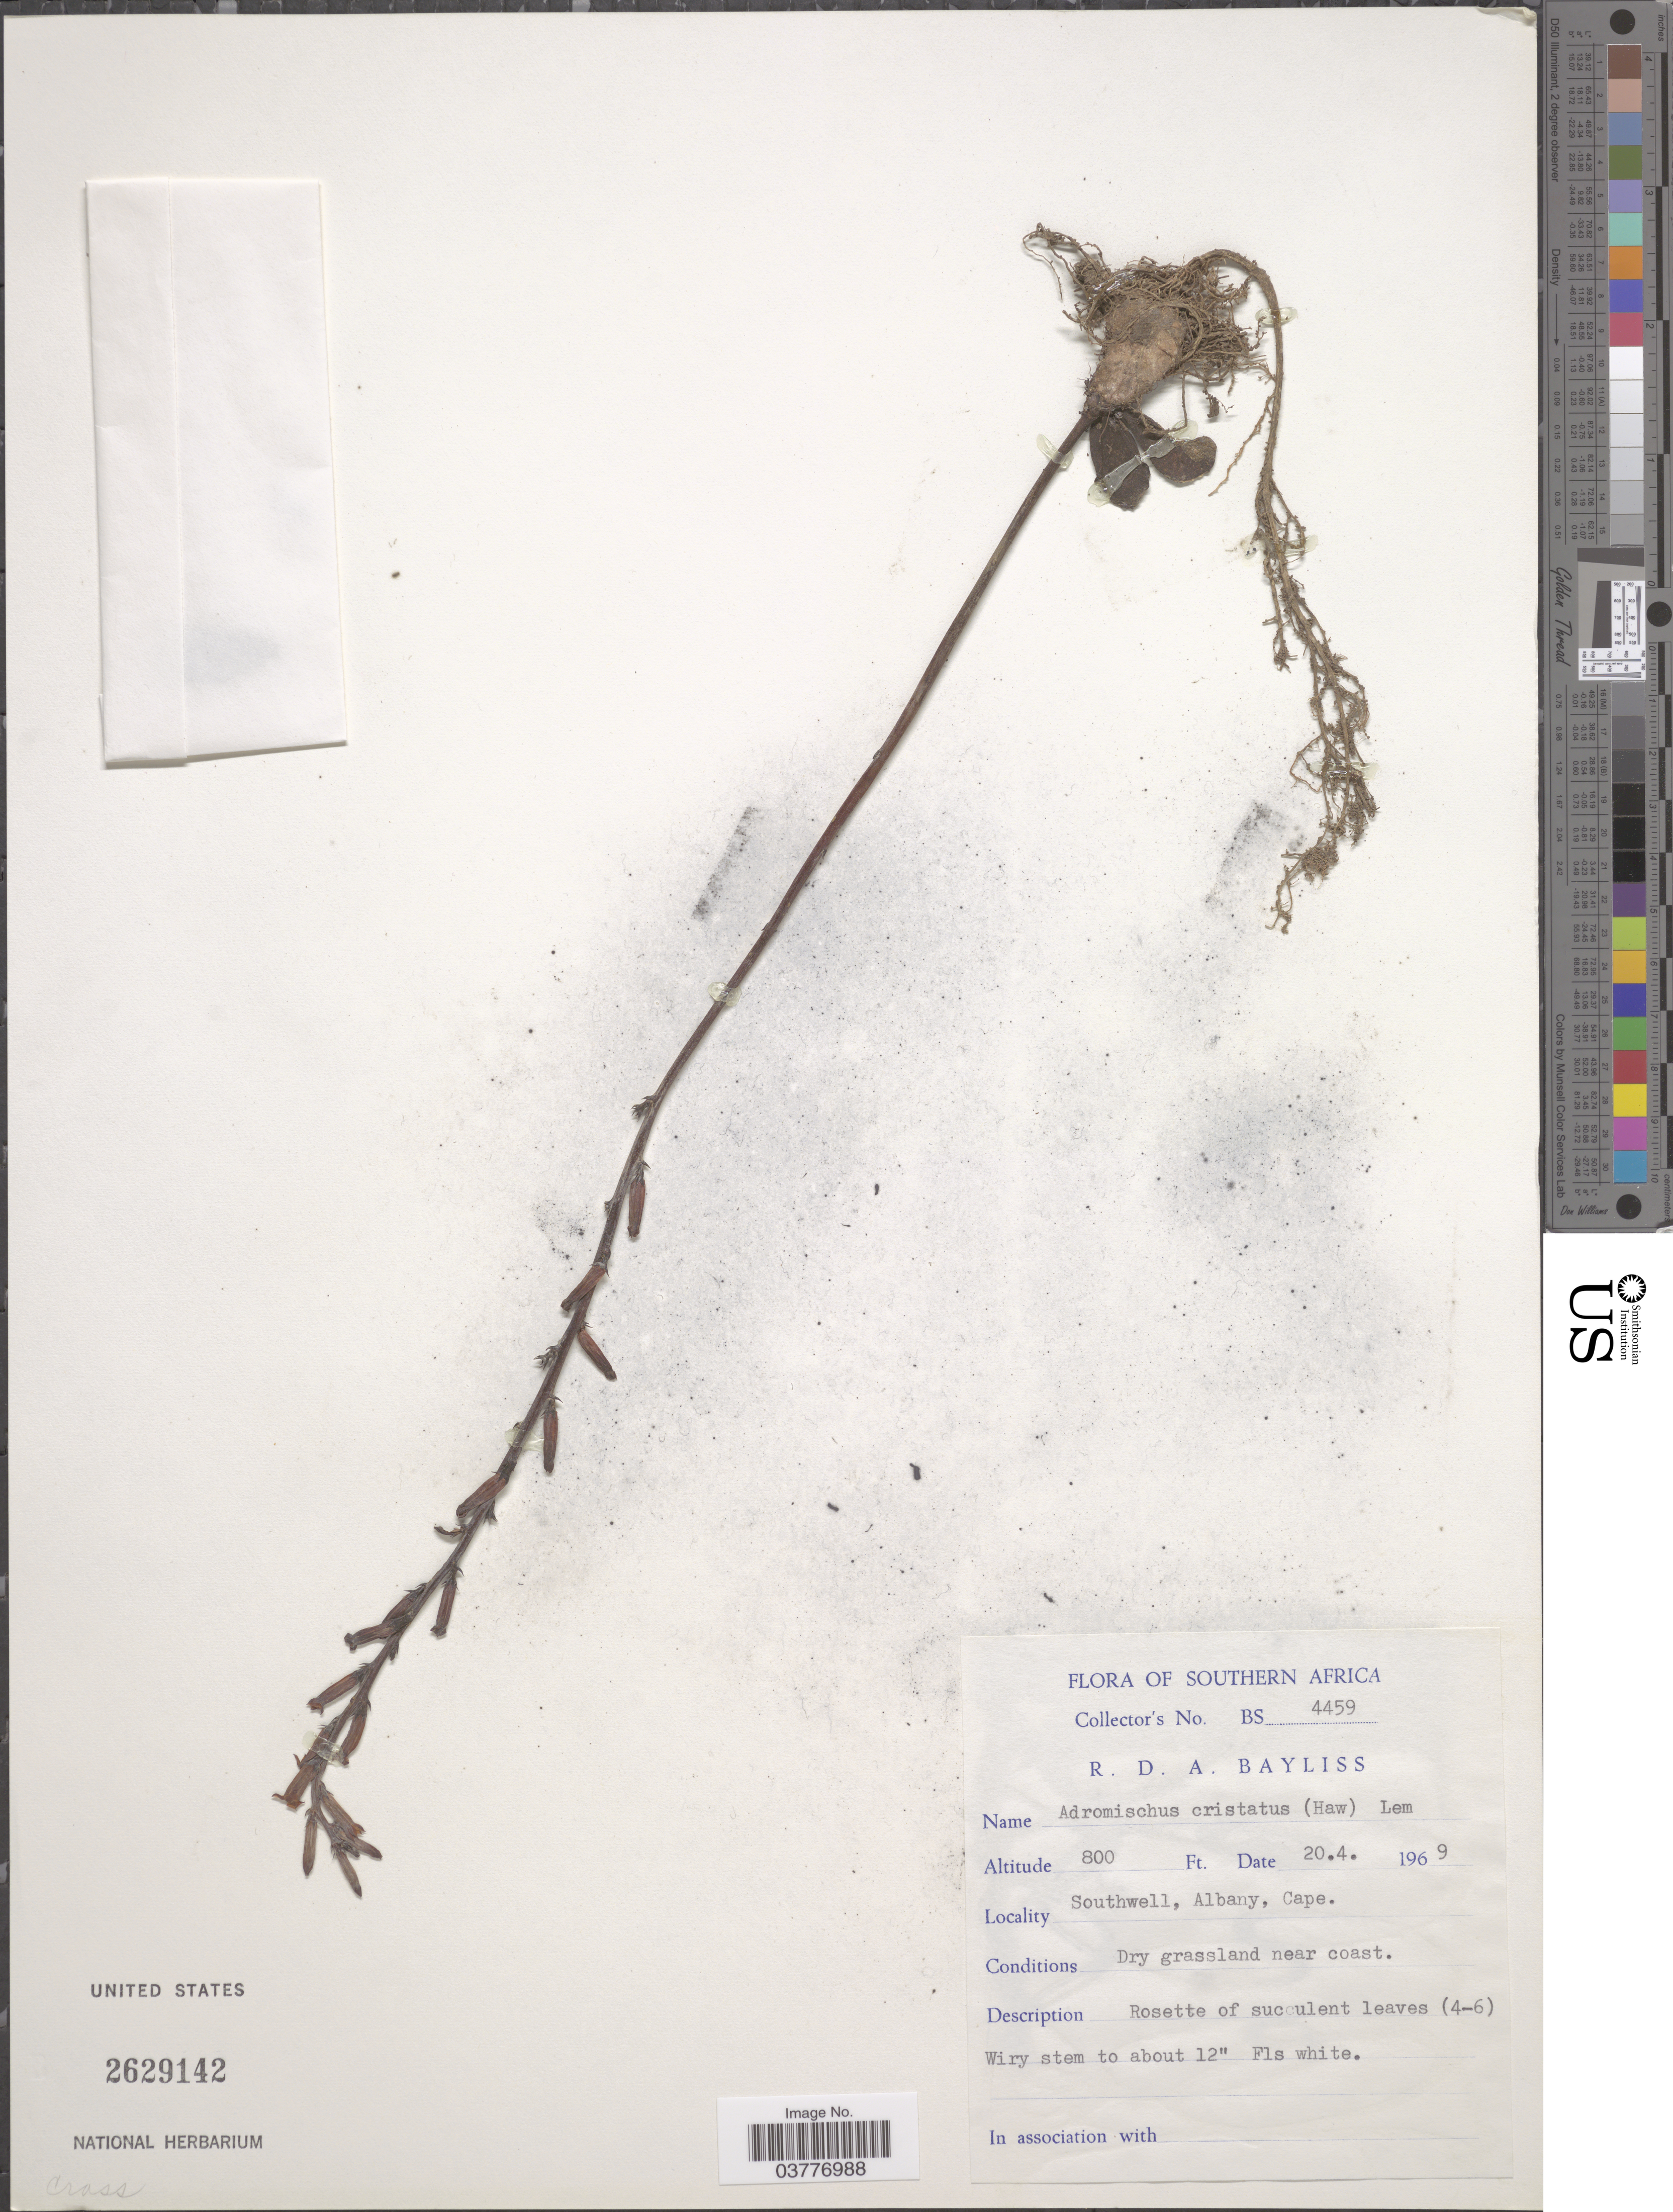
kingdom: Plantae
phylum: Tracheophyta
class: Magnoliopsida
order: Saxifragales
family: Crassulaceae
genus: Adromischus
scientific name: Adromischus cristatus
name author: (Haw.) Lem.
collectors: R. Bayliss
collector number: BS4459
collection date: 1969-04-20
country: South Africa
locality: Southern Africa. Southwell, Albany, Cape.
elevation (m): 244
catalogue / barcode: US 2629142